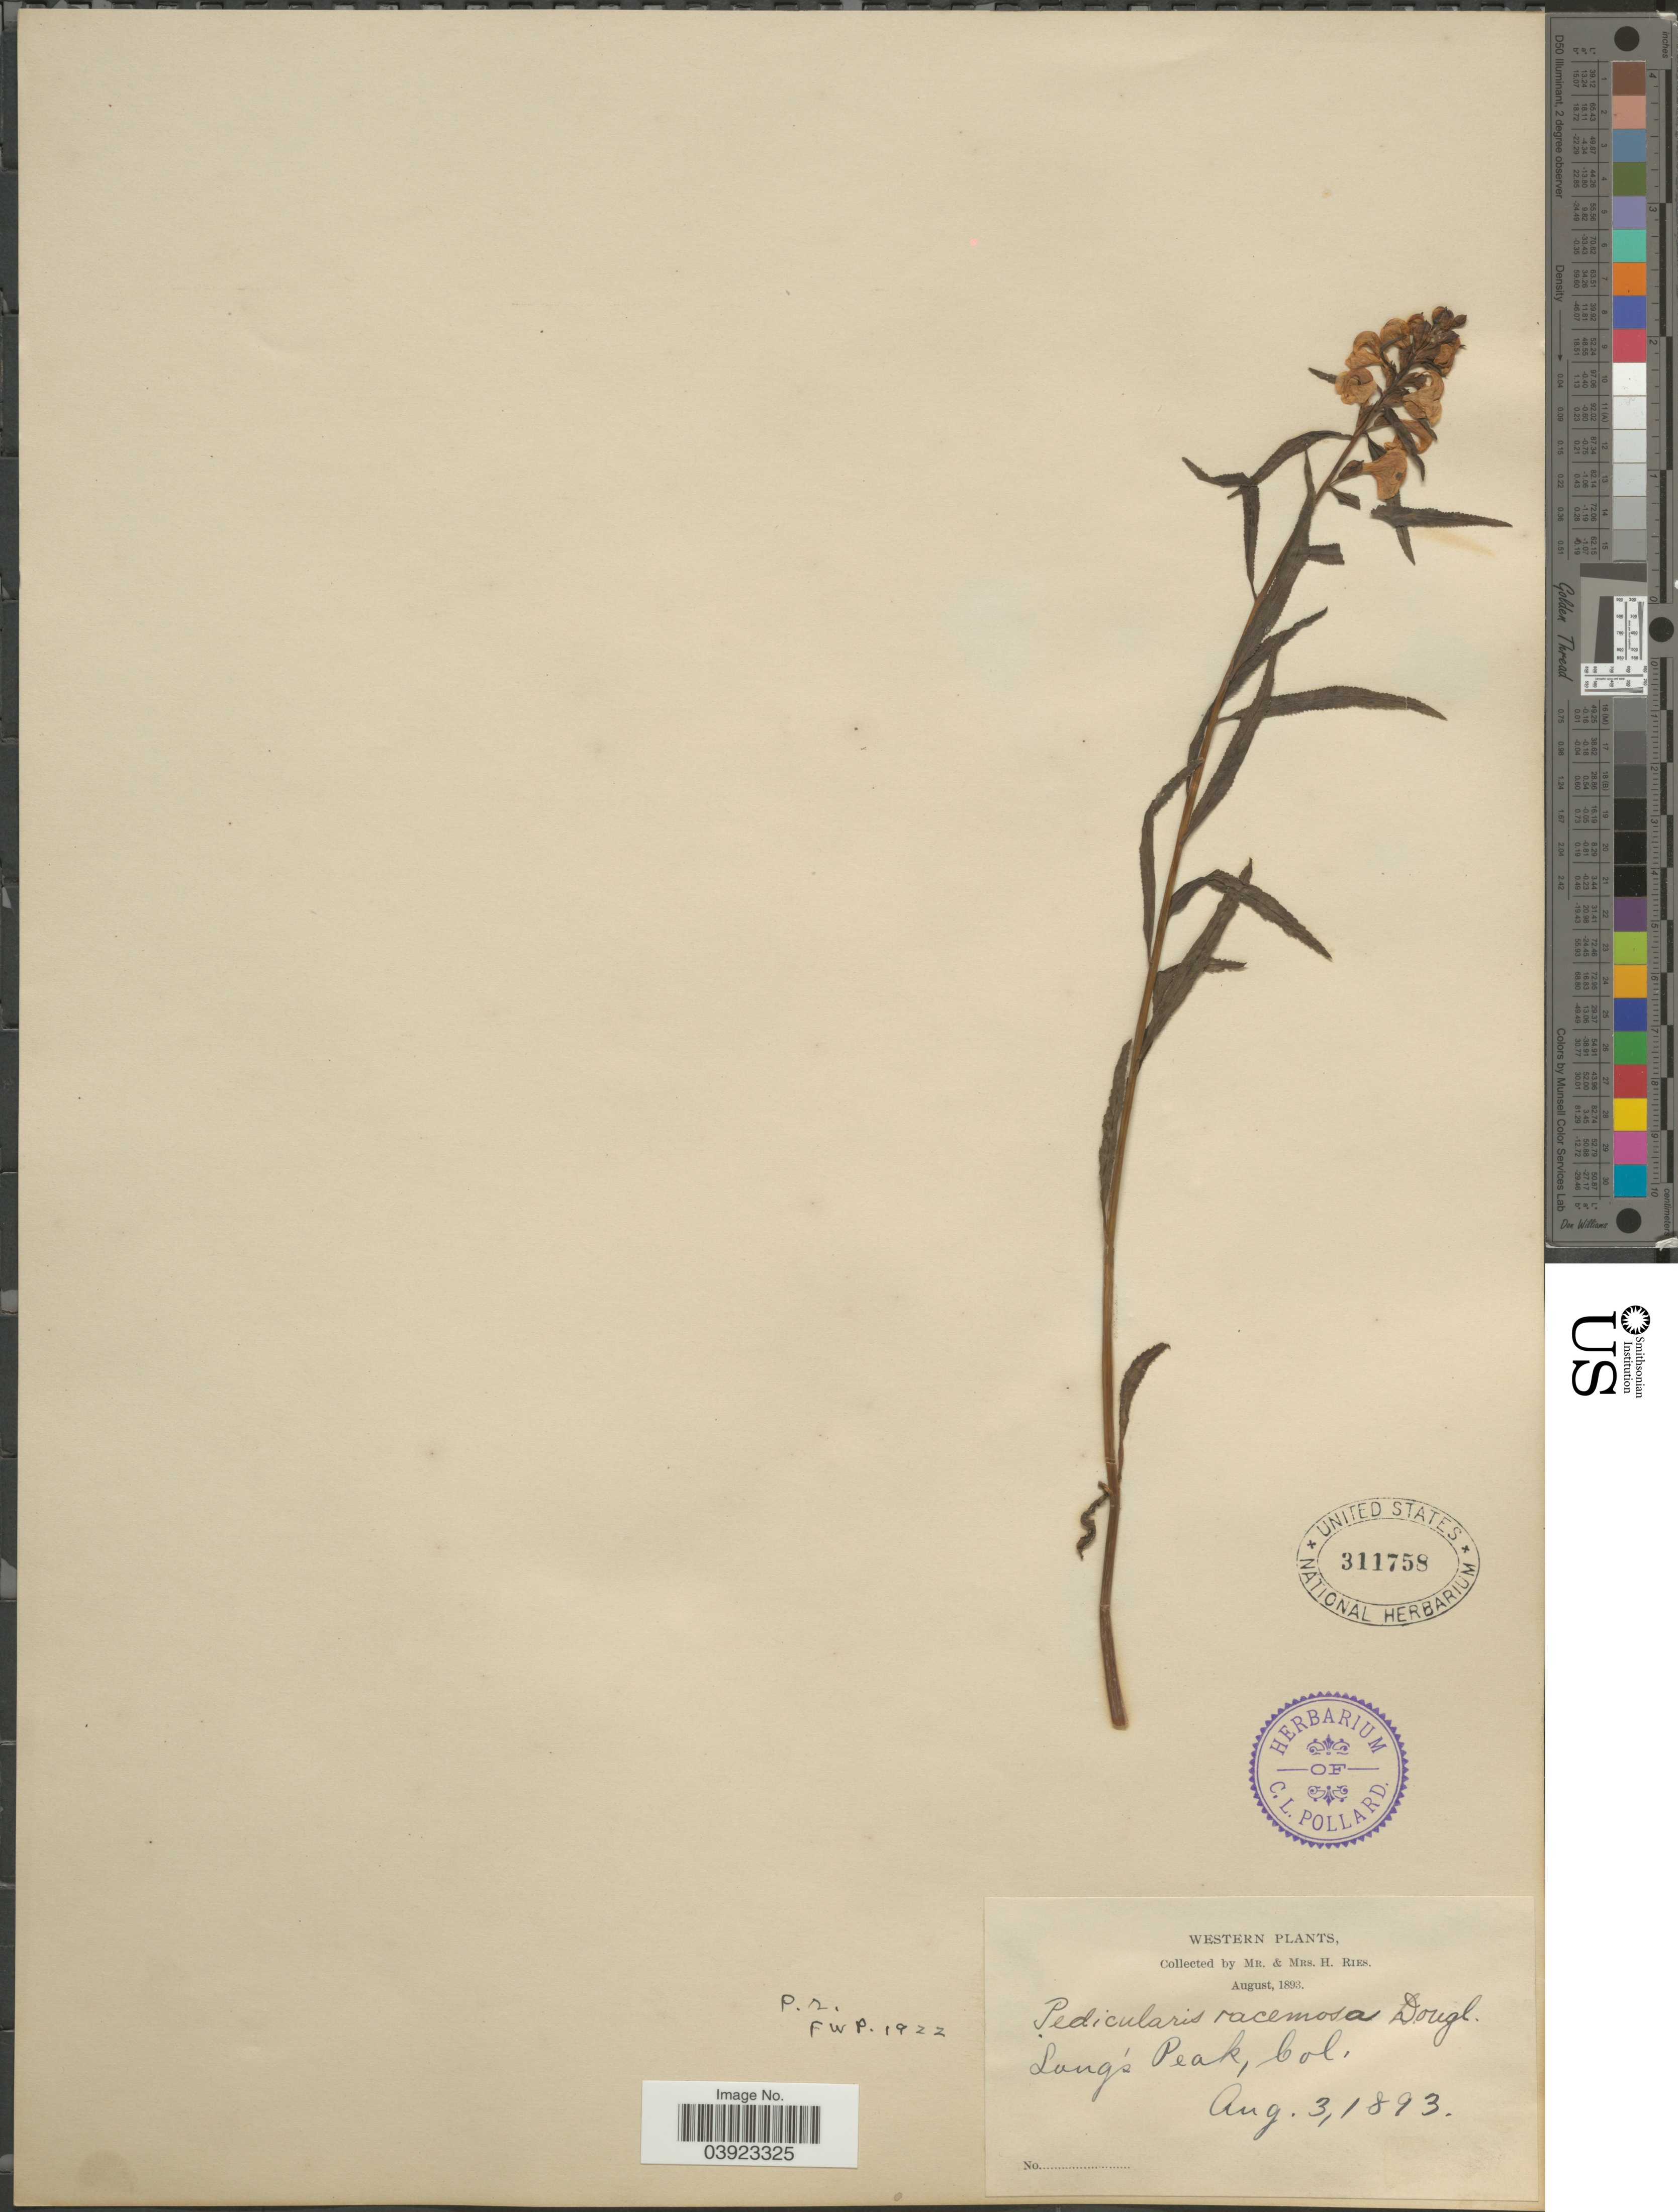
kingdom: Plantae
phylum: Tracheophyta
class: Magnoliopsida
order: Lamiales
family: Orobanchaceae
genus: Pedicularis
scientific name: Pedicularis racemosa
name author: Douglas ex Benth.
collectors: H. Ries & H. Ries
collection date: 1893-08-03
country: United States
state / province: Colorado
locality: Western. Lang's Peak.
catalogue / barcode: US 311758